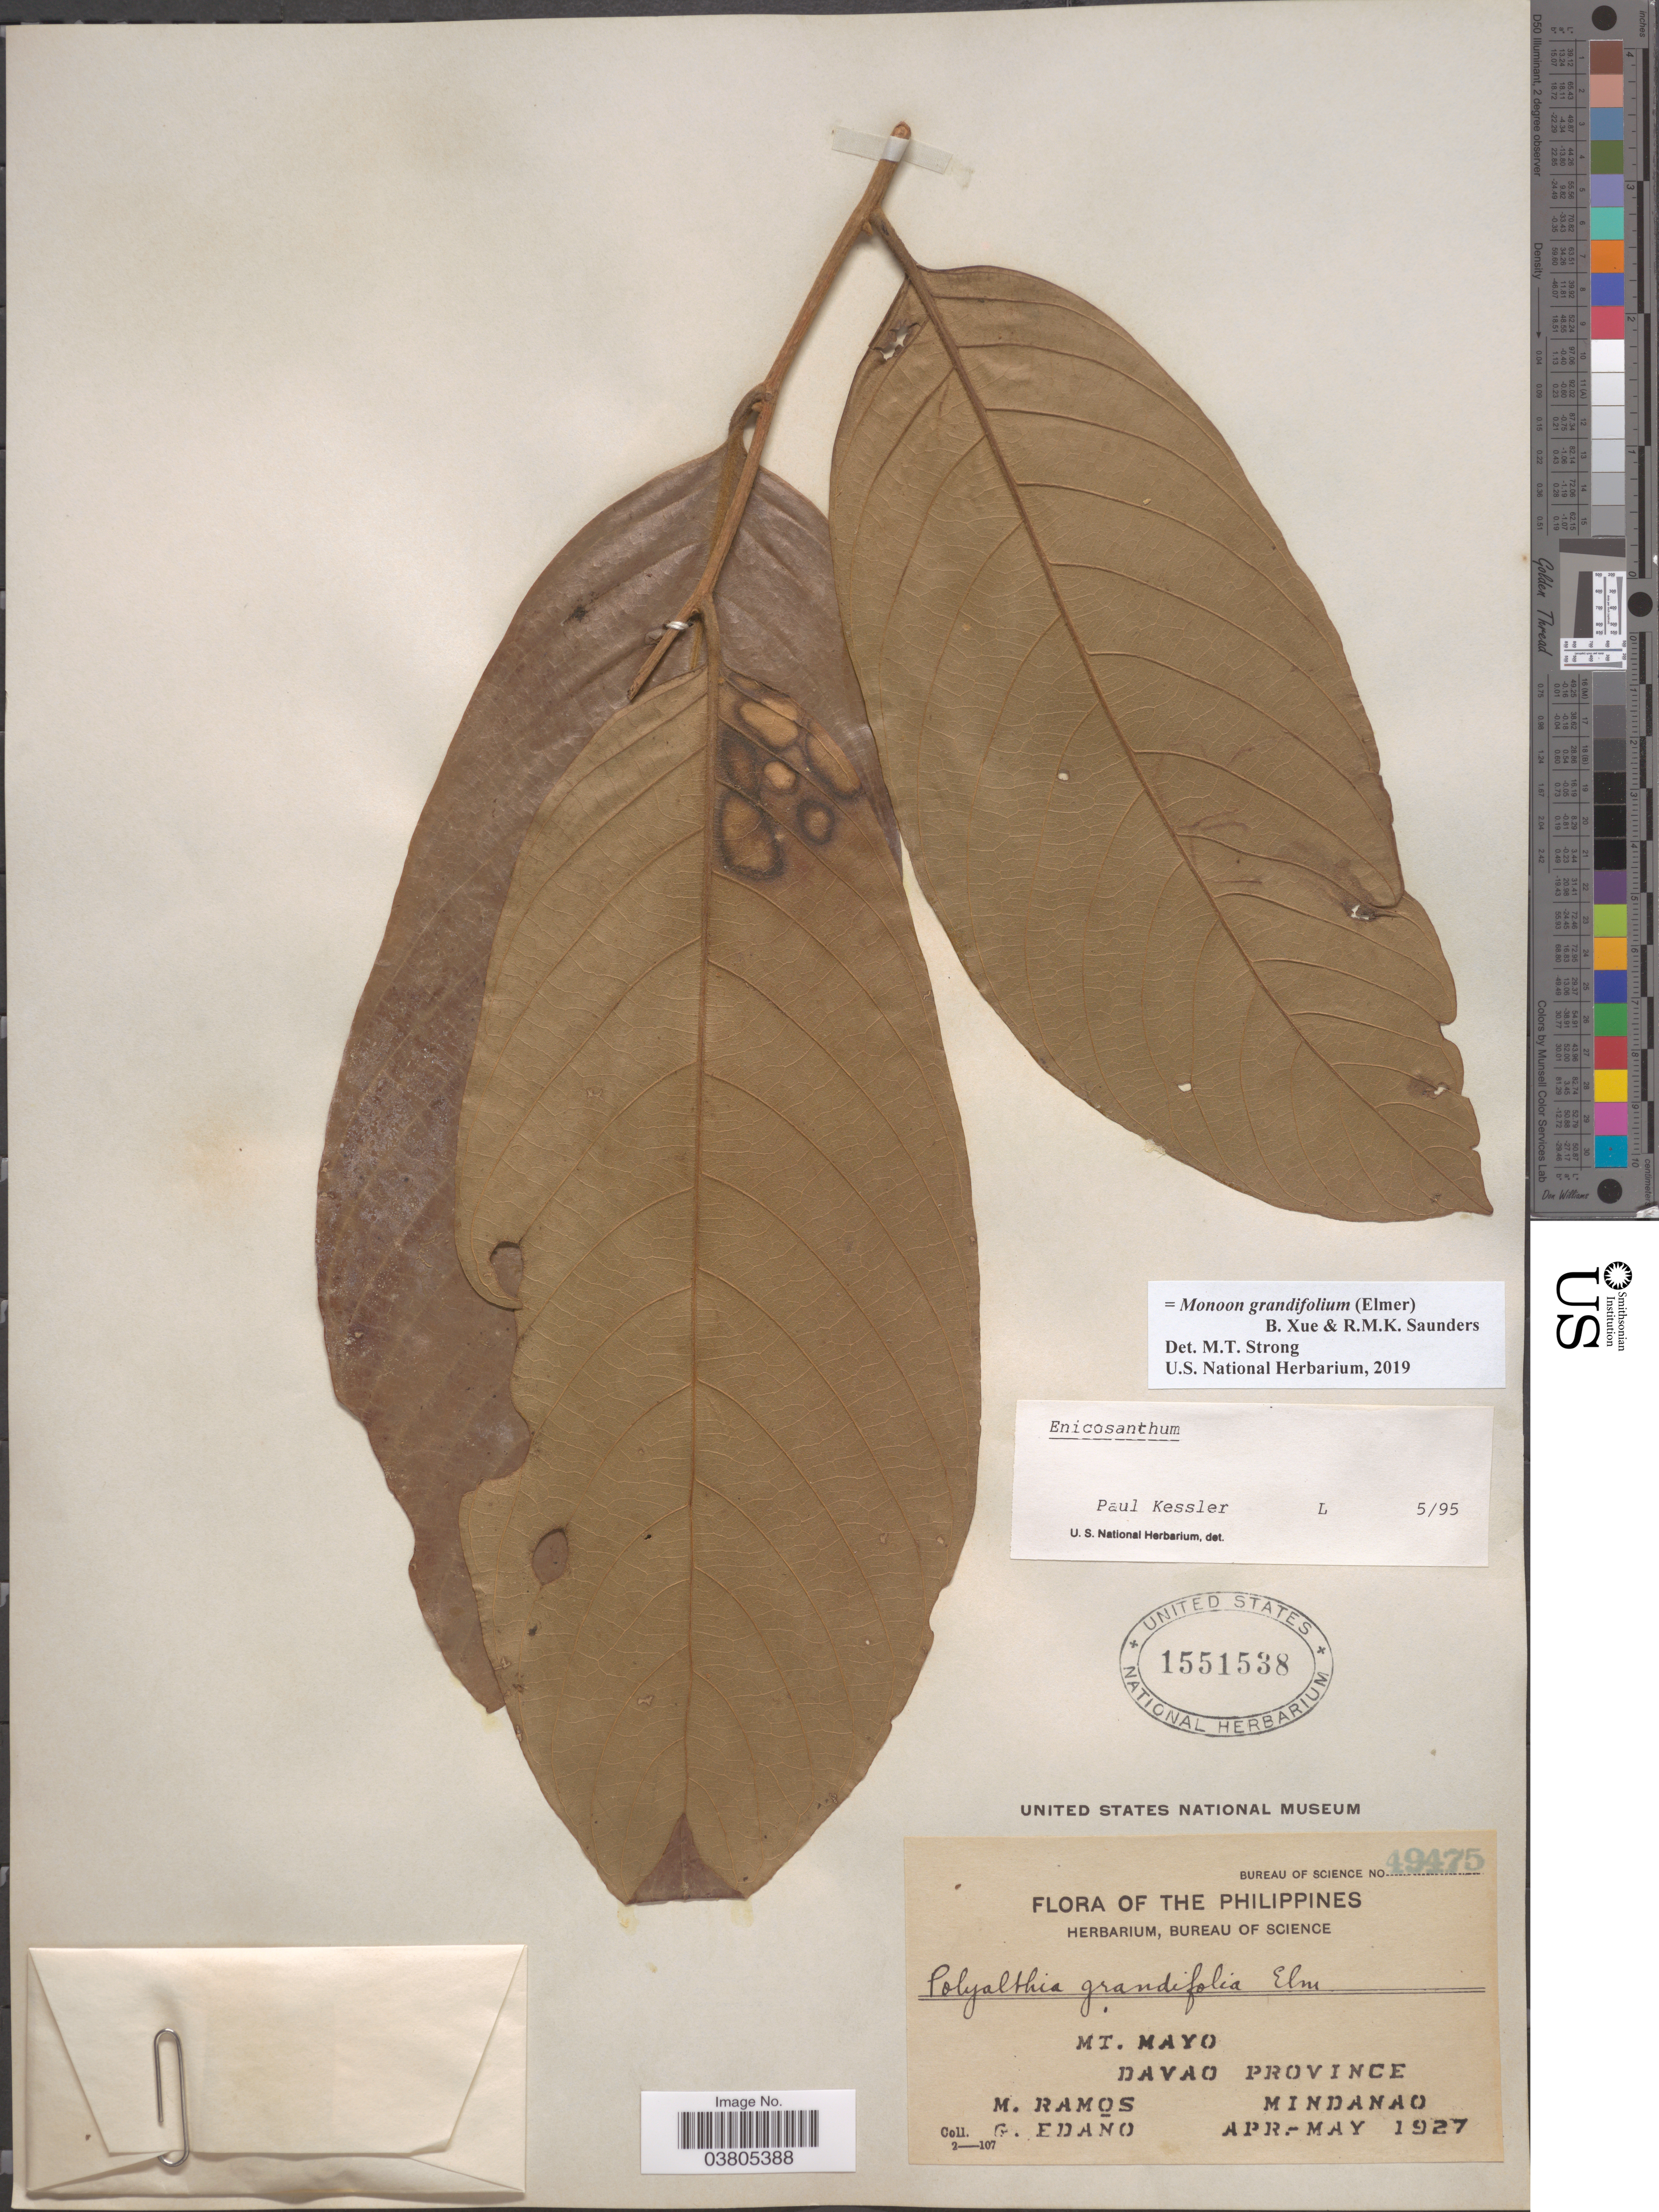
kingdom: Plantae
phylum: Tracheophyta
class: Magnoliopsida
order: Magnoliales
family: Annonaceae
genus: Monoon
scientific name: Monoon grandifolium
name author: (Elmer) B. Xue & R.M.K. Saunders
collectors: M. Ramos & G. Edaño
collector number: Bureau of Science 49475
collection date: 1927-04/1927-05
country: Philippines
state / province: Davao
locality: Mt. Mayo, Mindanao.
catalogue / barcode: US 1551538